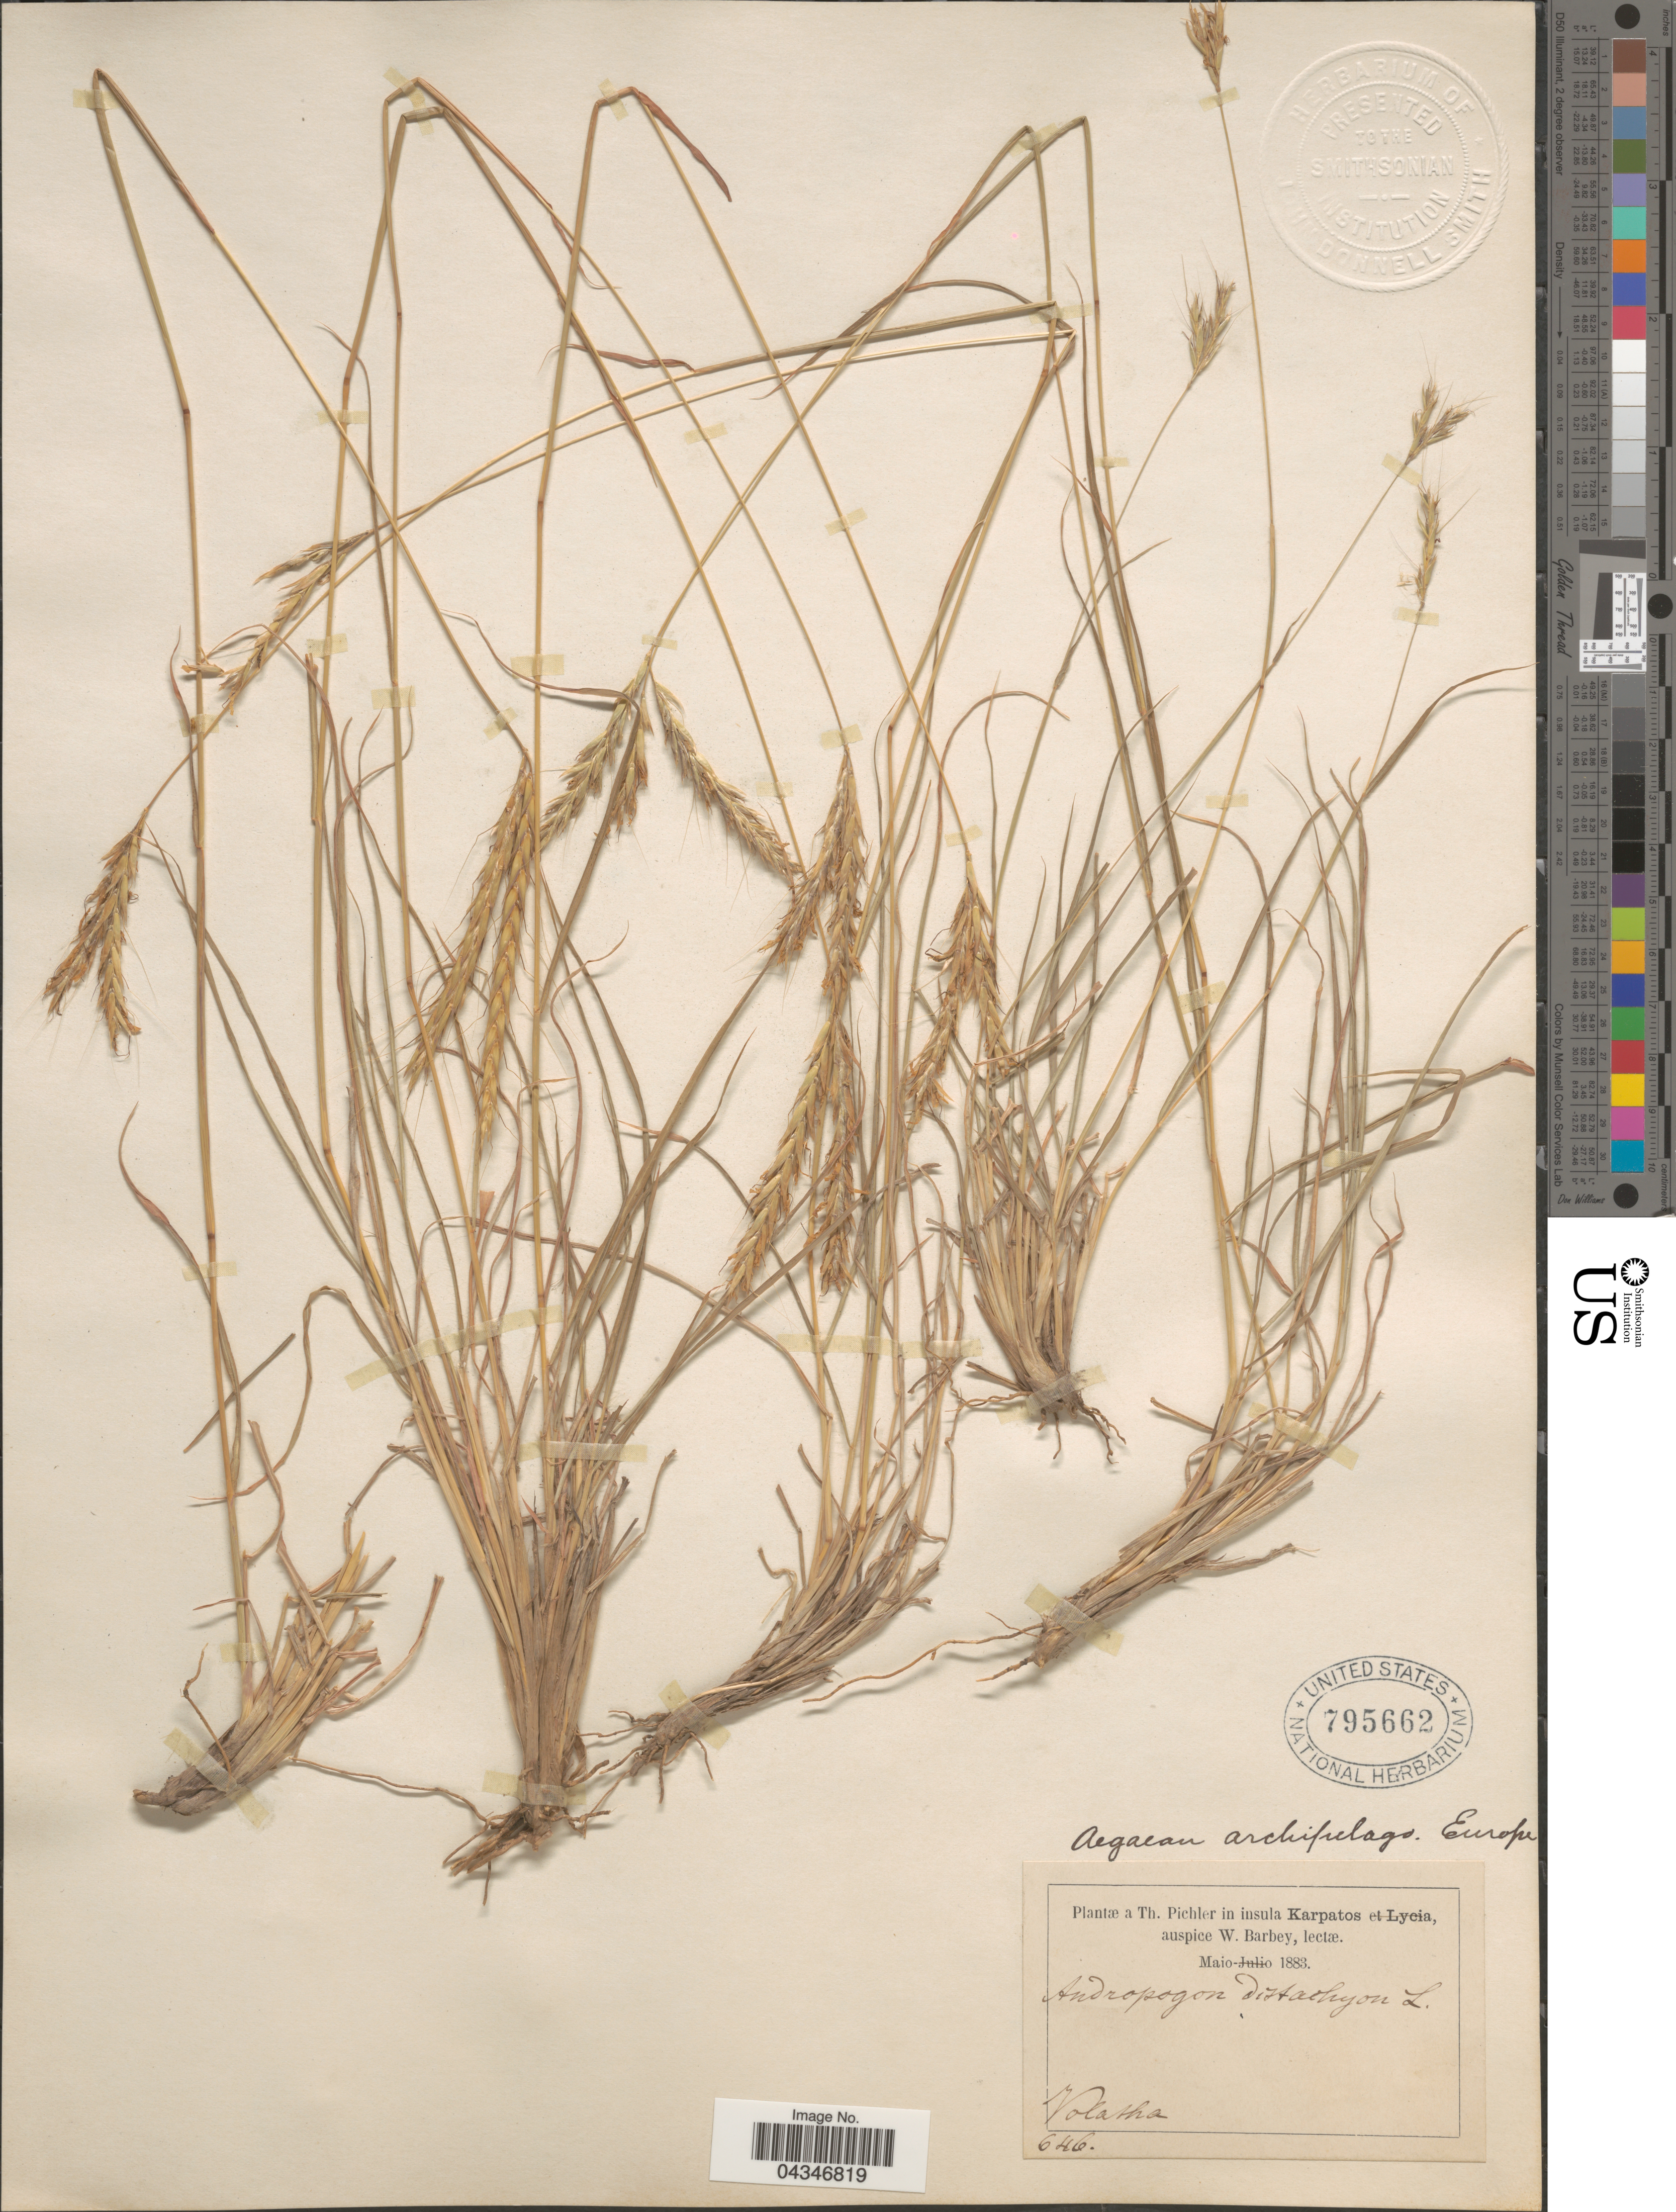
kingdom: Plantae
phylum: Tracheophyta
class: Liliopsida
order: Poales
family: Poaceae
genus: Andropogon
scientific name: Andropogon distachyos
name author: L.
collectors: T. Pichler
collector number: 646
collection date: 1883-05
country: Greece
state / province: South Aegean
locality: In insula Karpatos. Volatha.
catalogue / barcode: US 795662